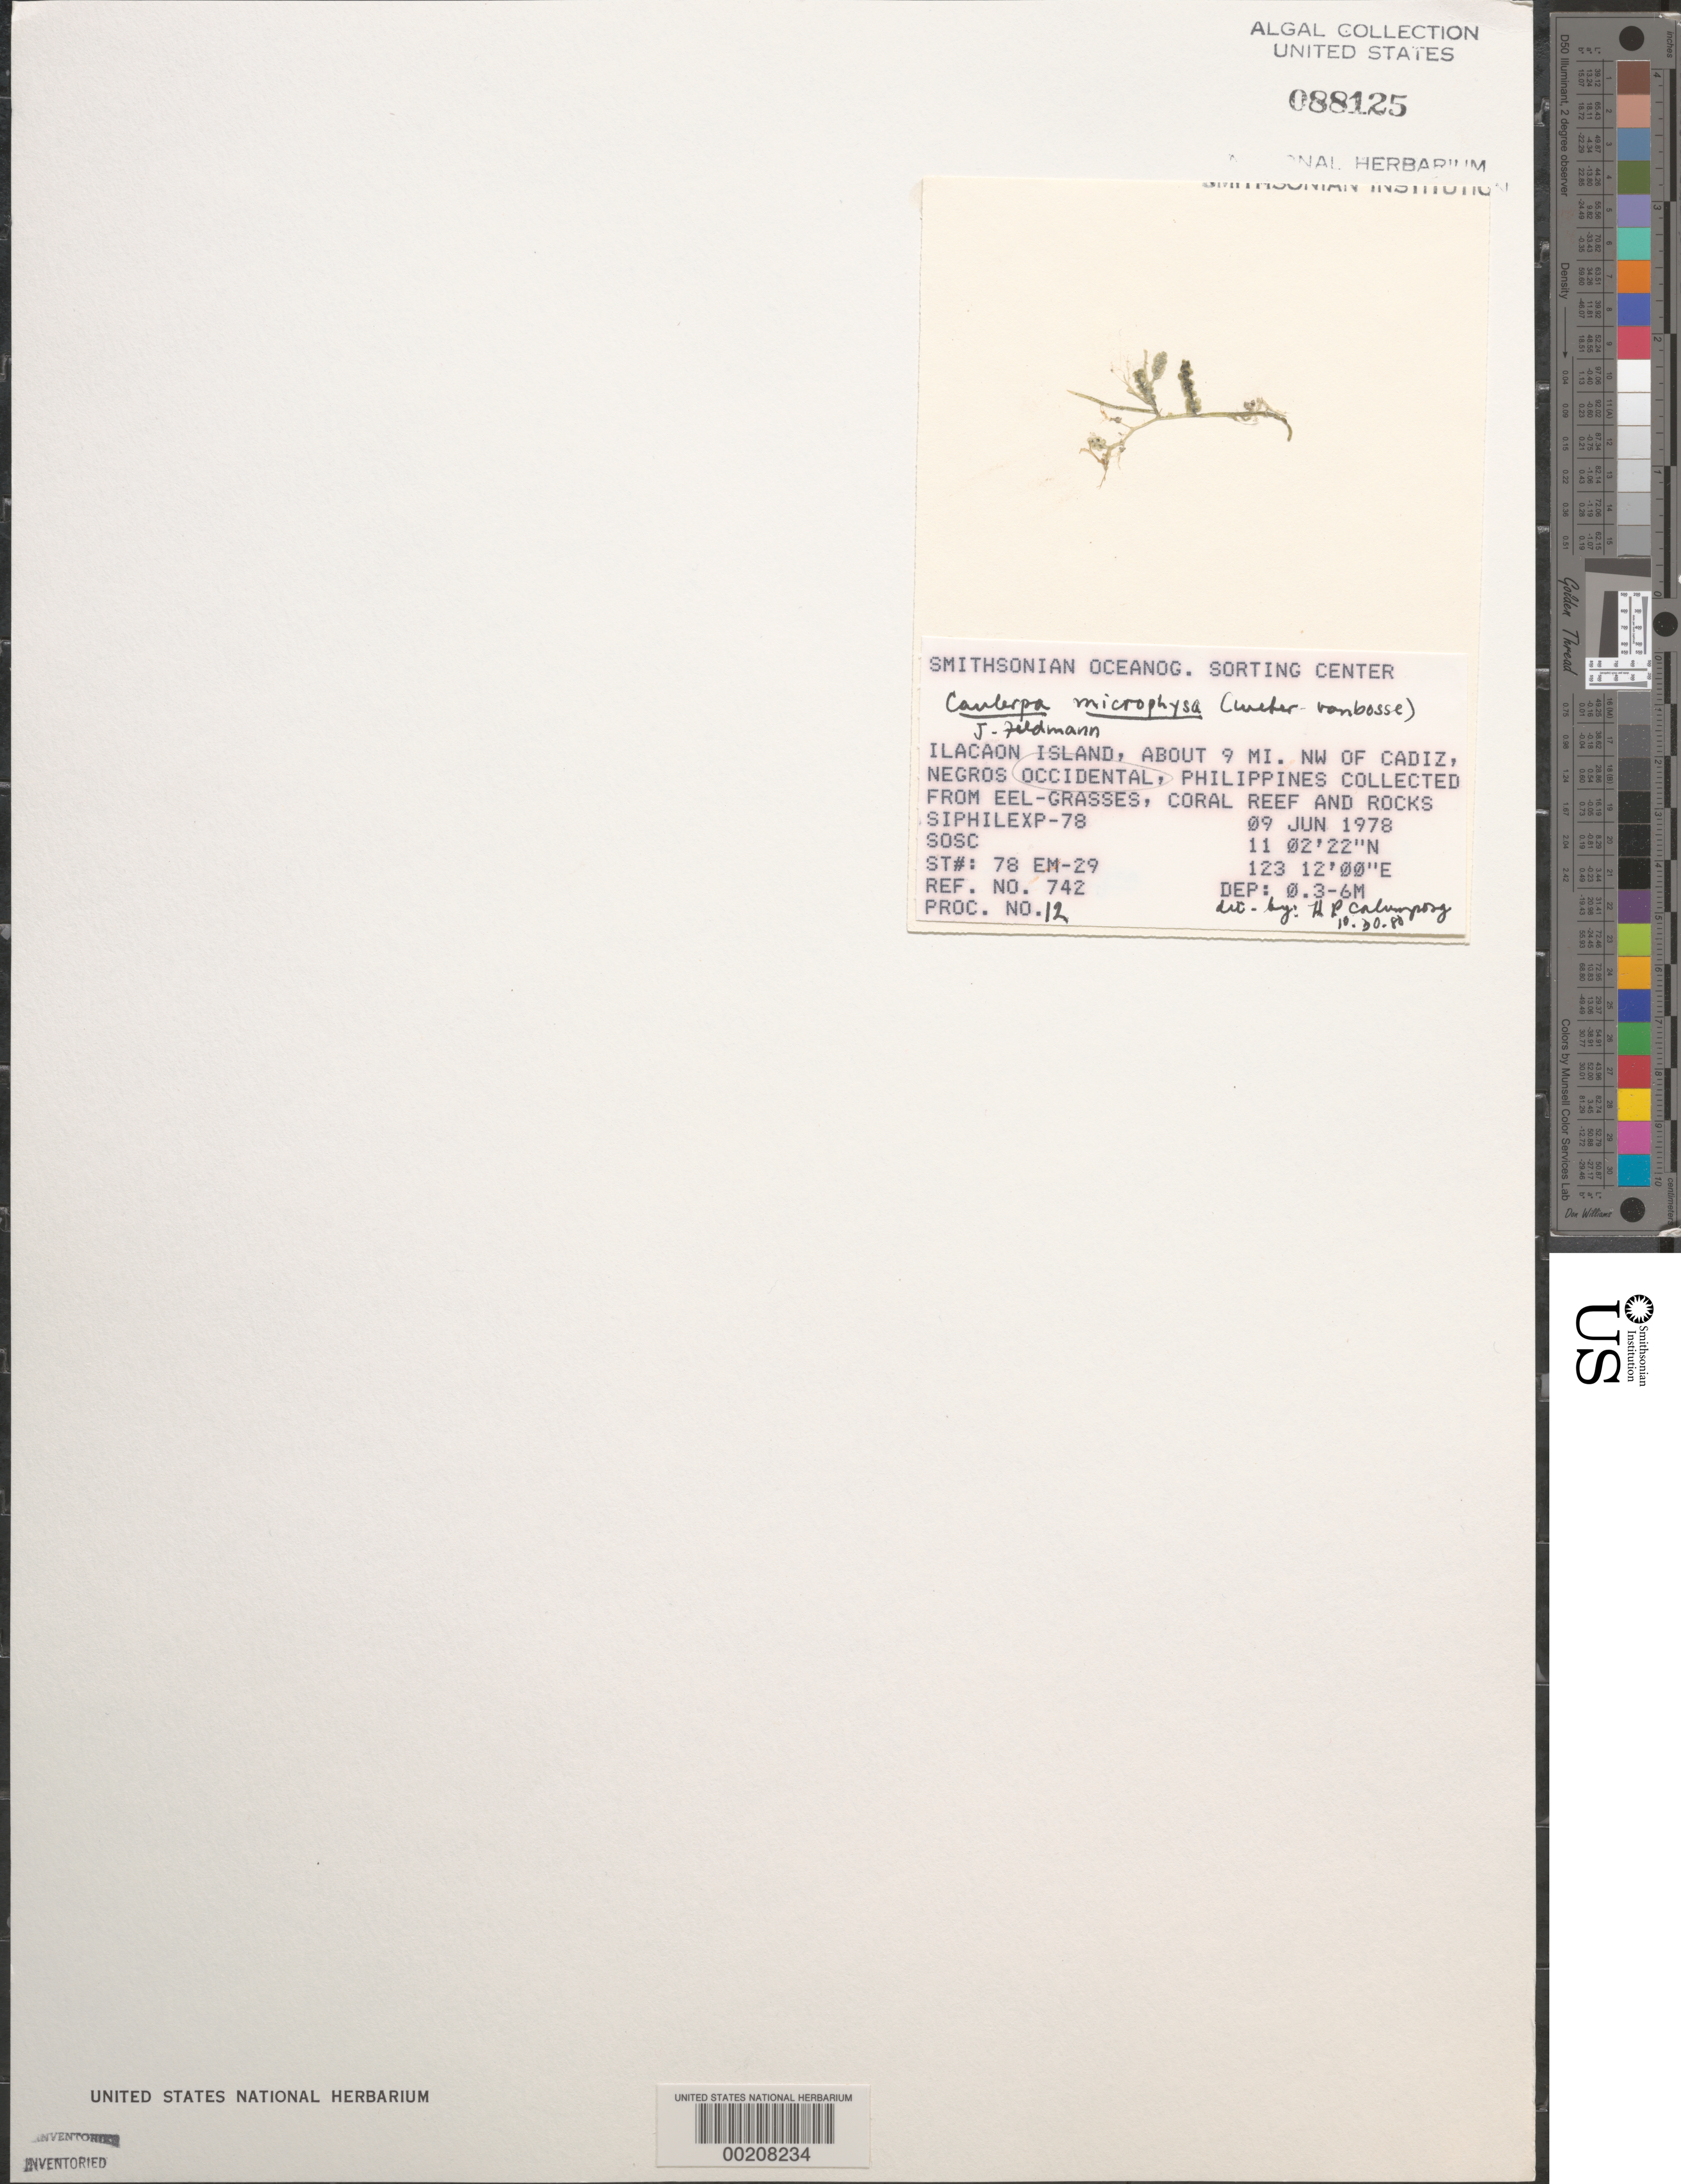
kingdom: Plantae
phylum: Chlorophyta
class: Ulvophyceae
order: Bryopsidales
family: Caulerpaceae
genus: Caulerpa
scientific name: Caulerpa microphysa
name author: (Weber Bosse) Feldmann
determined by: Calumpong, H. P.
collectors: SOSC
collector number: Station 78 Em-29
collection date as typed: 09 Jun 1978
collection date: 1978-06-09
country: Philippines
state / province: Western Visayas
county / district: Negros Occidental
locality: Ilacaon island, northwest of cadiz, negros occidental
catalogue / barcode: US 88125